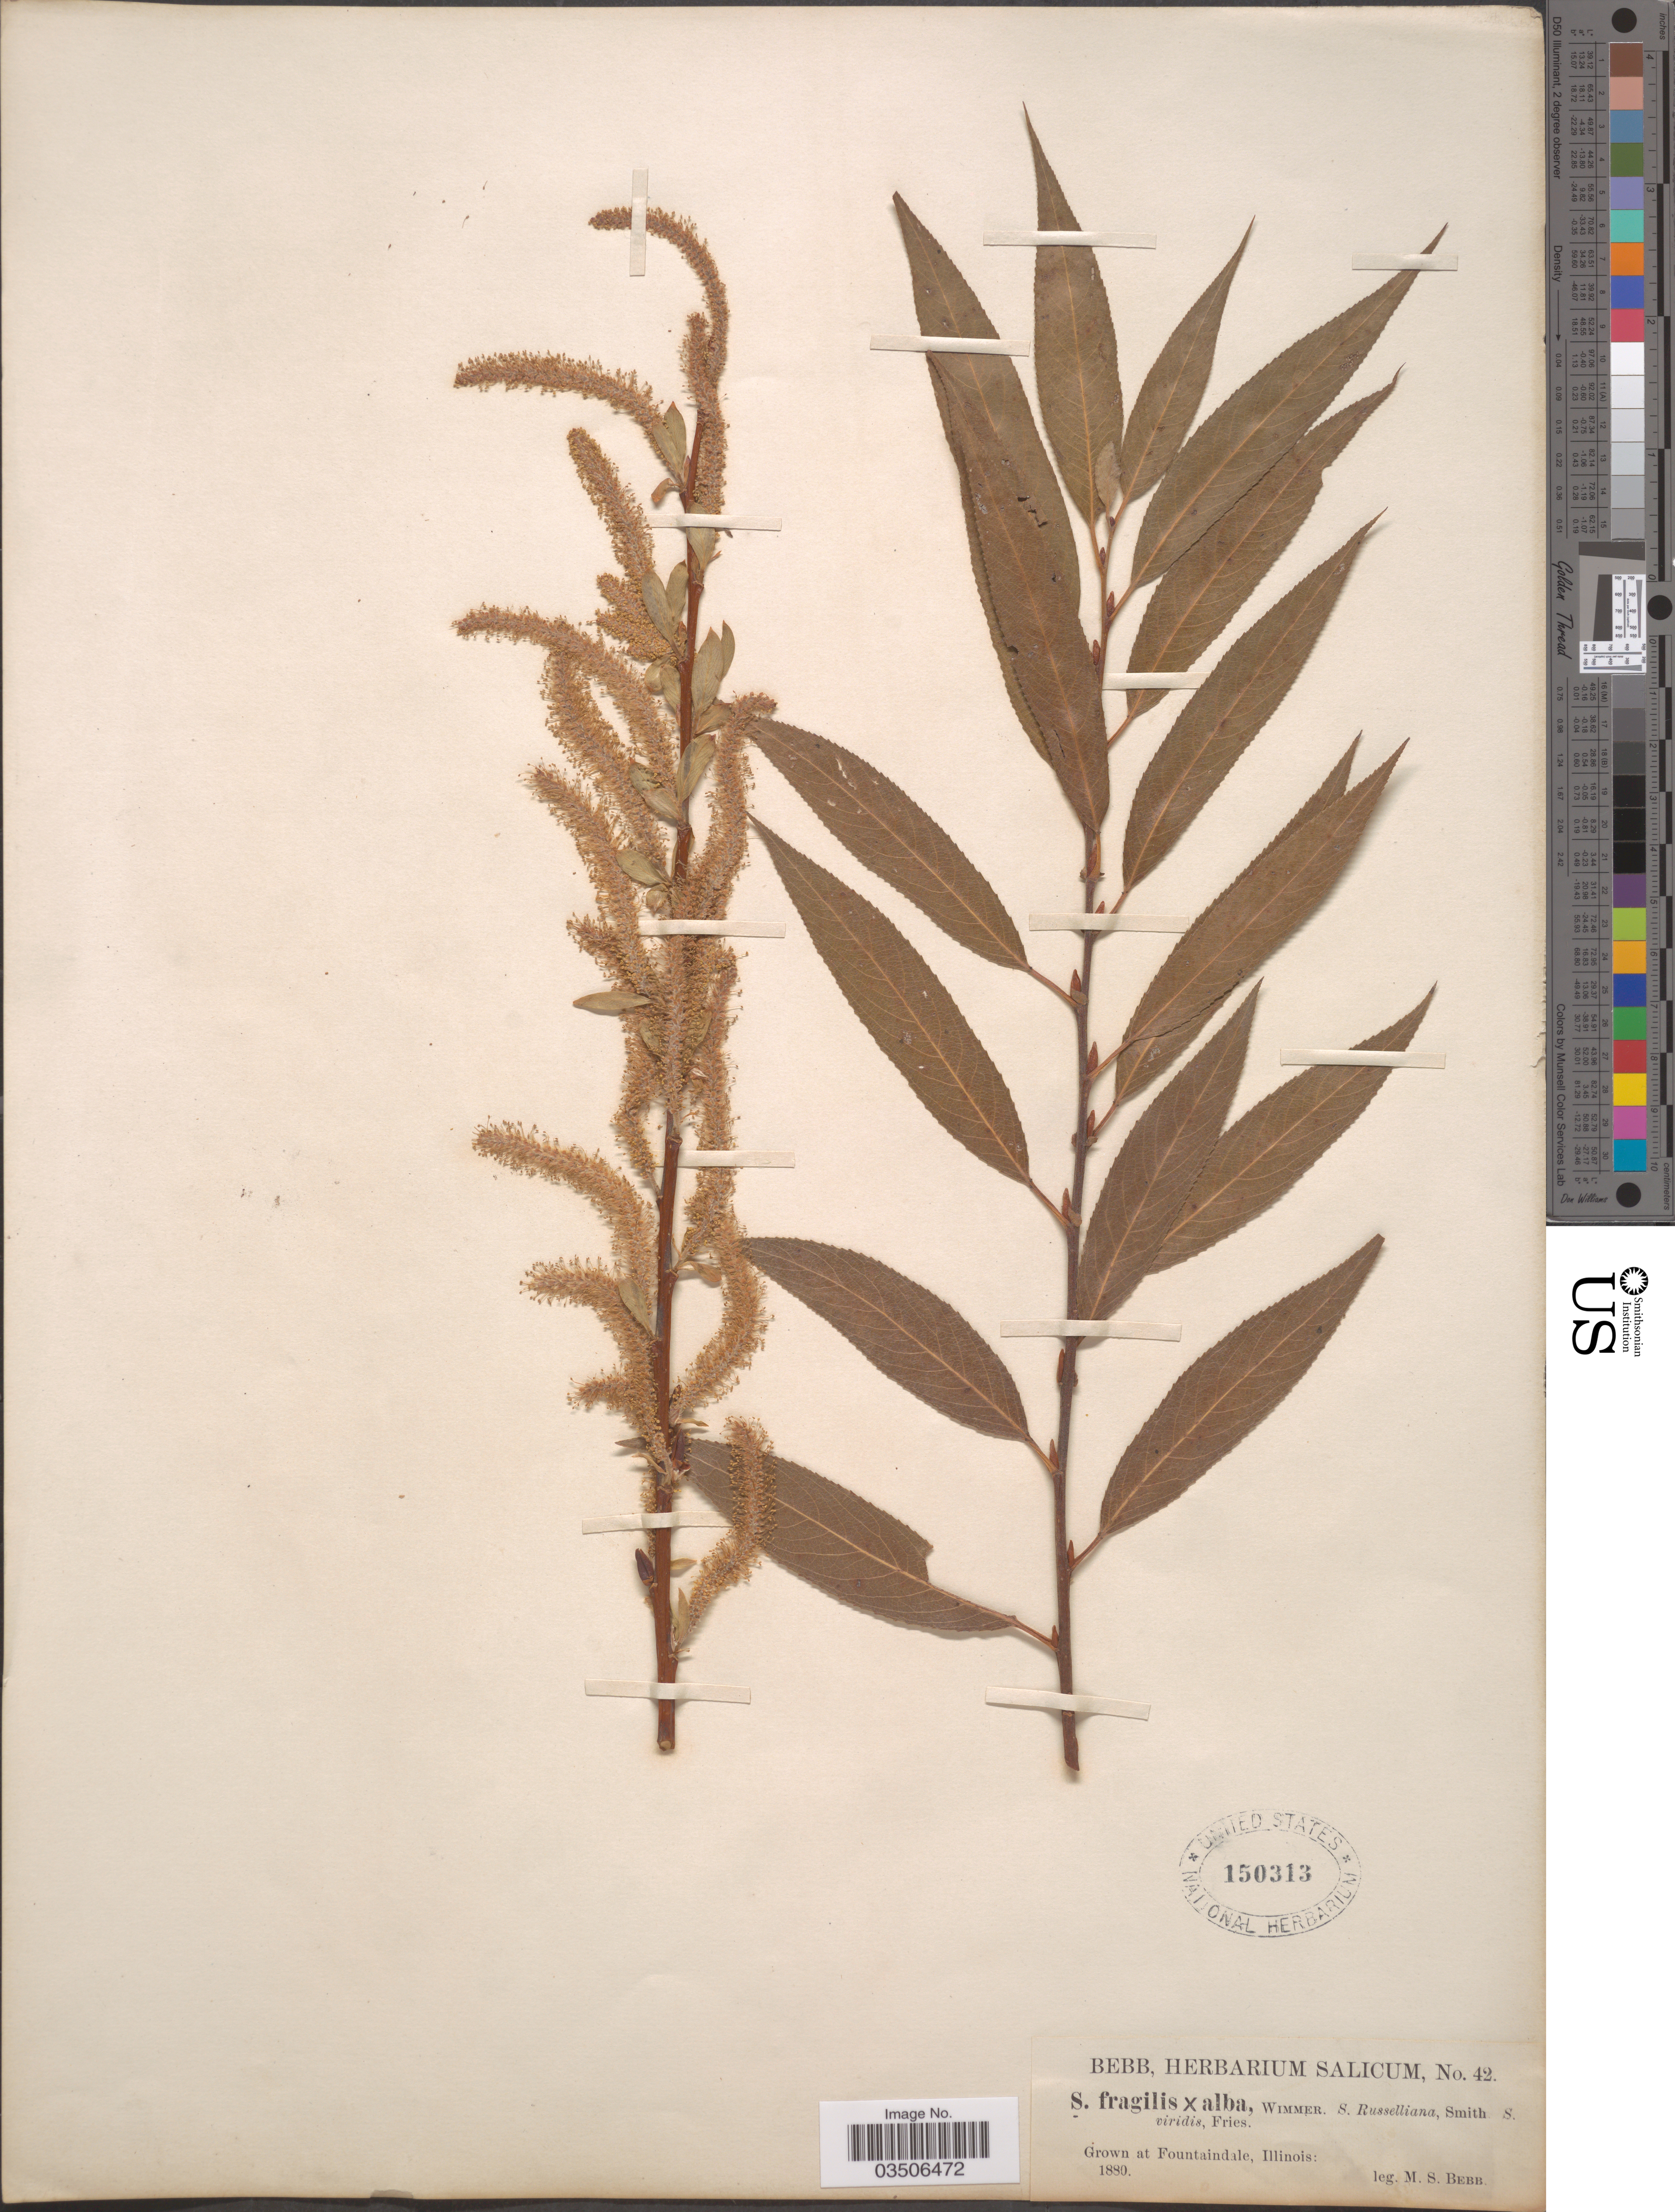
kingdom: Plantae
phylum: Tracheophyta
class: Magnoliopsida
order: Malpighiales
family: Salicaceae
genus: Salix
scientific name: Salix fragilis x S. alba L.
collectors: M. Bebb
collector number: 42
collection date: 1880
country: United States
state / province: Illinois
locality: Grown at Fountaindale.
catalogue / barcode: US 150313